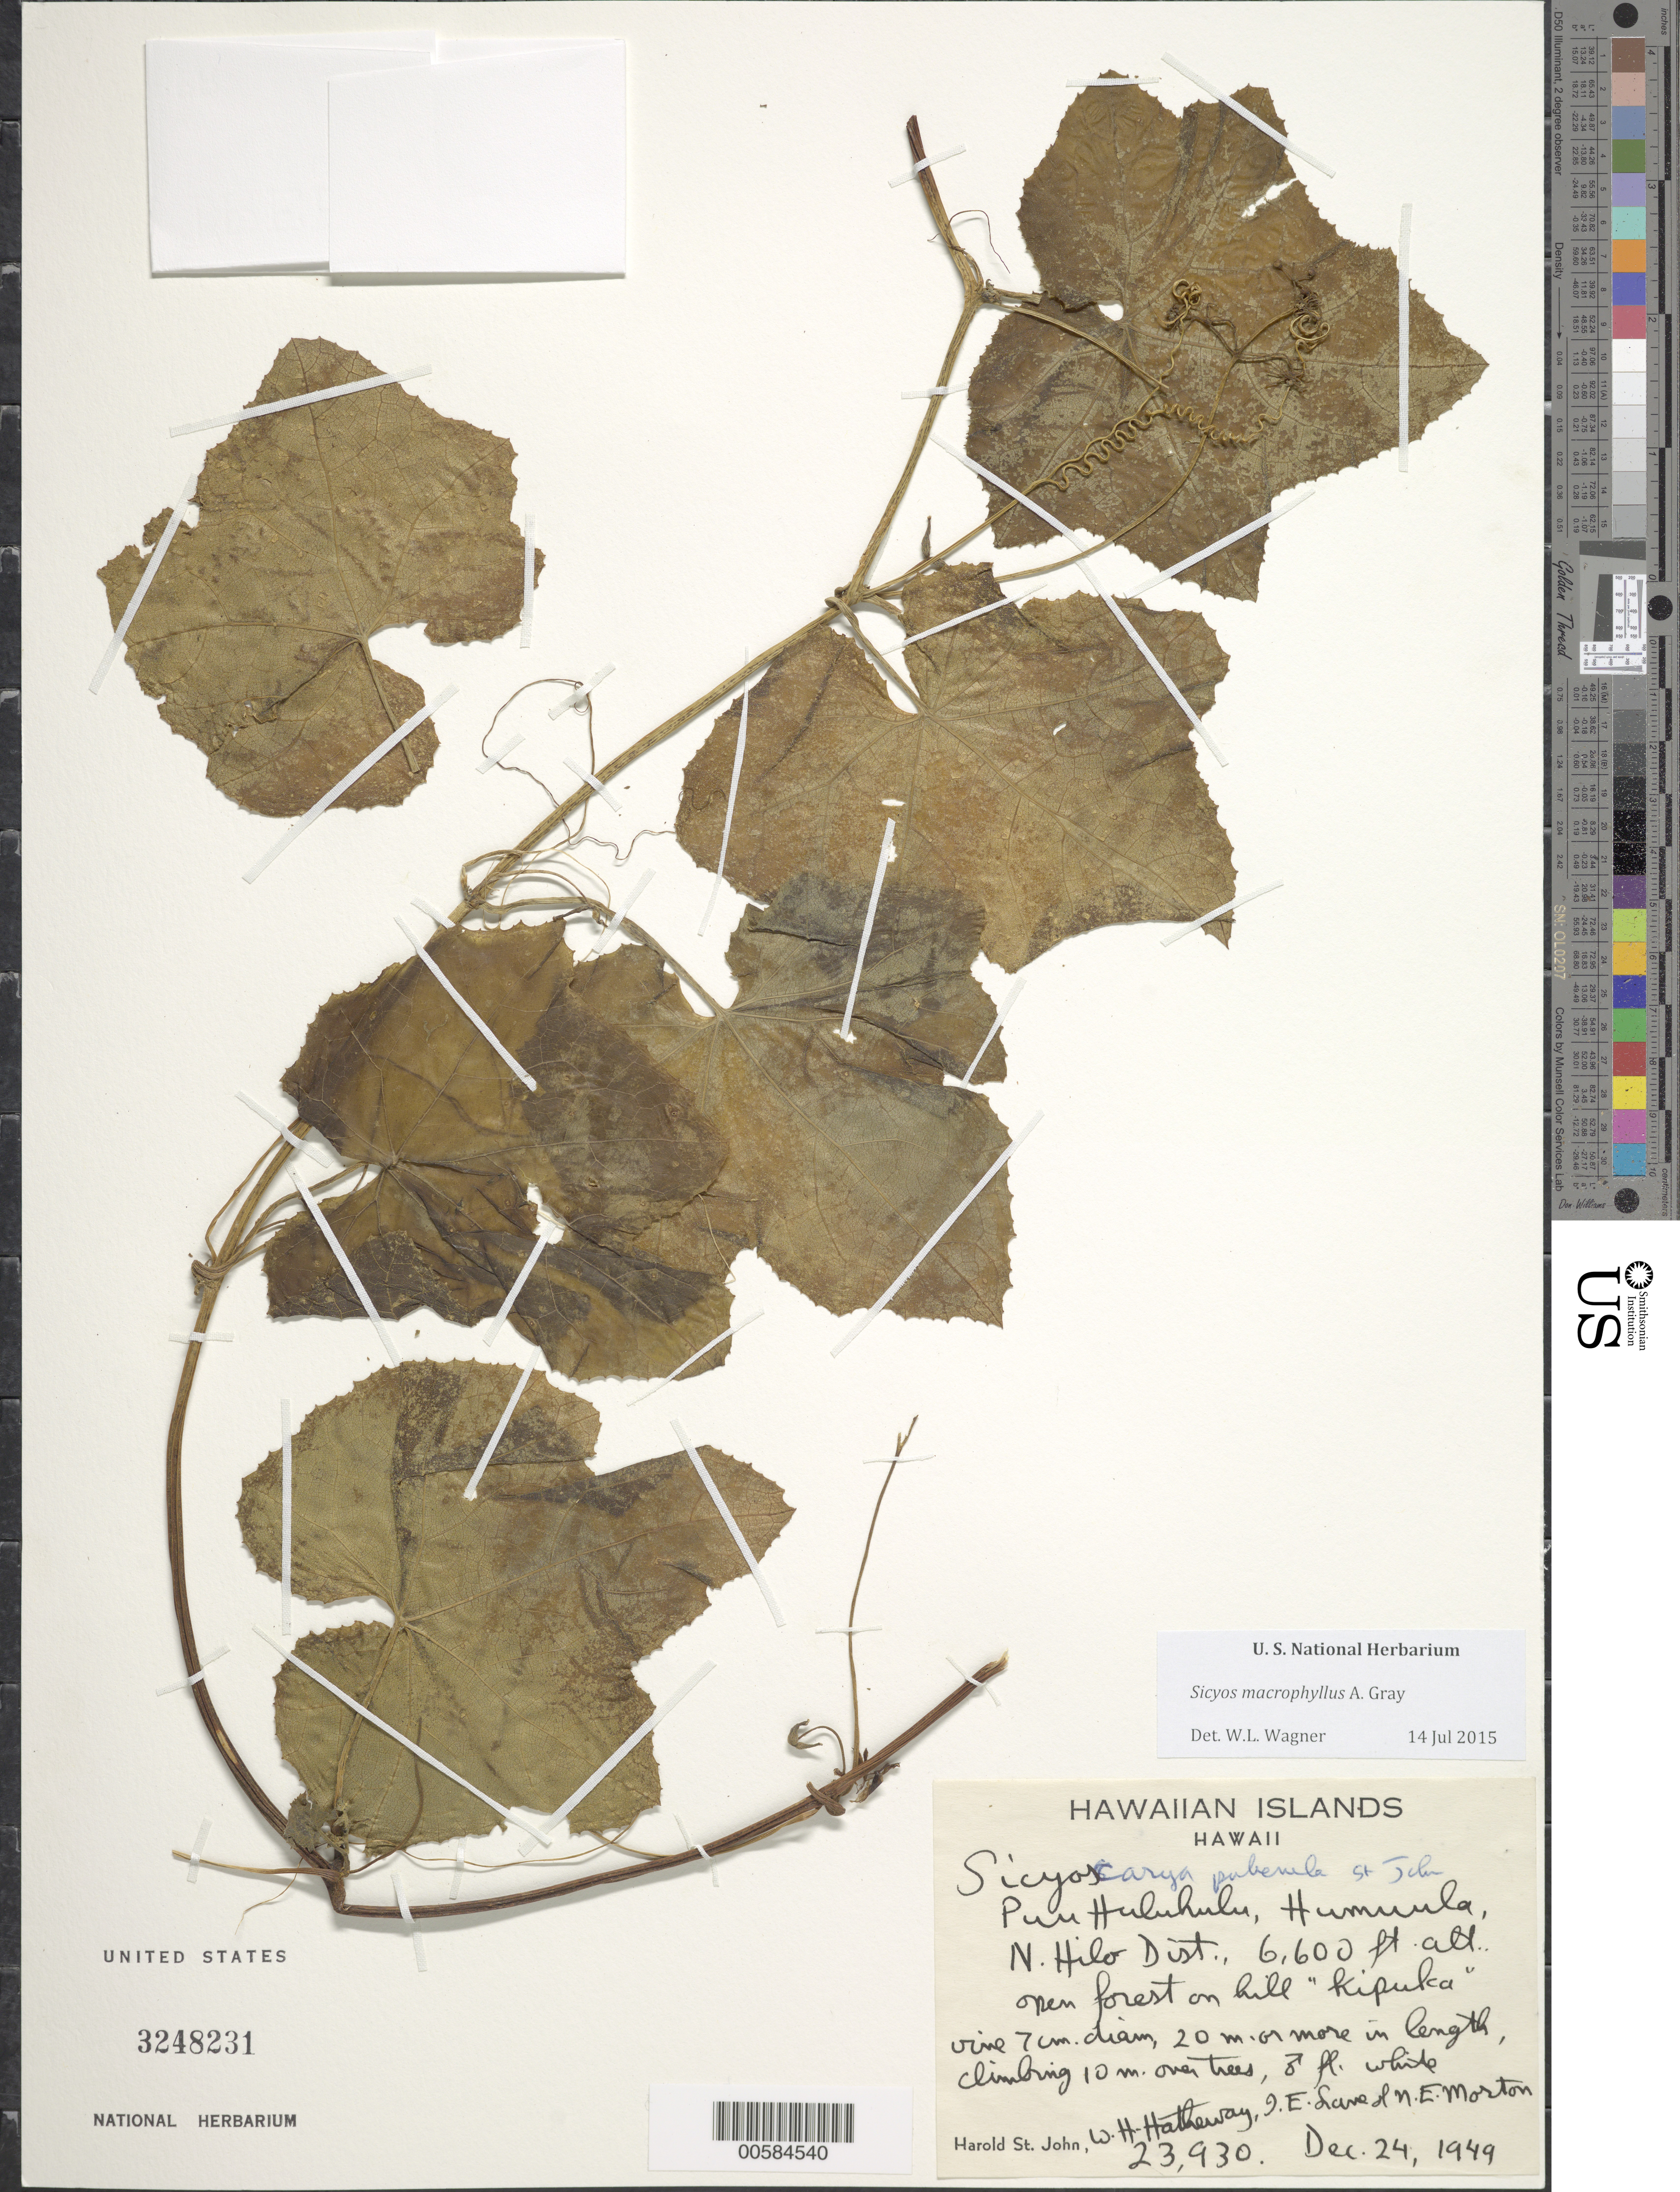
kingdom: Plantae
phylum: Tracheophyta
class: Magnoliopsida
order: Cucurbitales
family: Cucurbitaceae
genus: Sicyos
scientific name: Sicyos macrophyllus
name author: A. Gray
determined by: Wagner, W. L., (BOT), Smithsonian Institution - National Museum of Natural History (UNITED STATES)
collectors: H. St. John, W. H. Hatheway, J. E. Lane & N. E. Morton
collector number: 23930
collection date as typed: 24 Dec 1949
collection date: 1949-12-24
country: United States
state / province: Hawaii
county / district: Hawaii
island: Hawaii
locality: N Hilo District, Pu'u Huluhulu, Humu'ula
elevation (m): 2012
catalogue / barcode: US 3248231